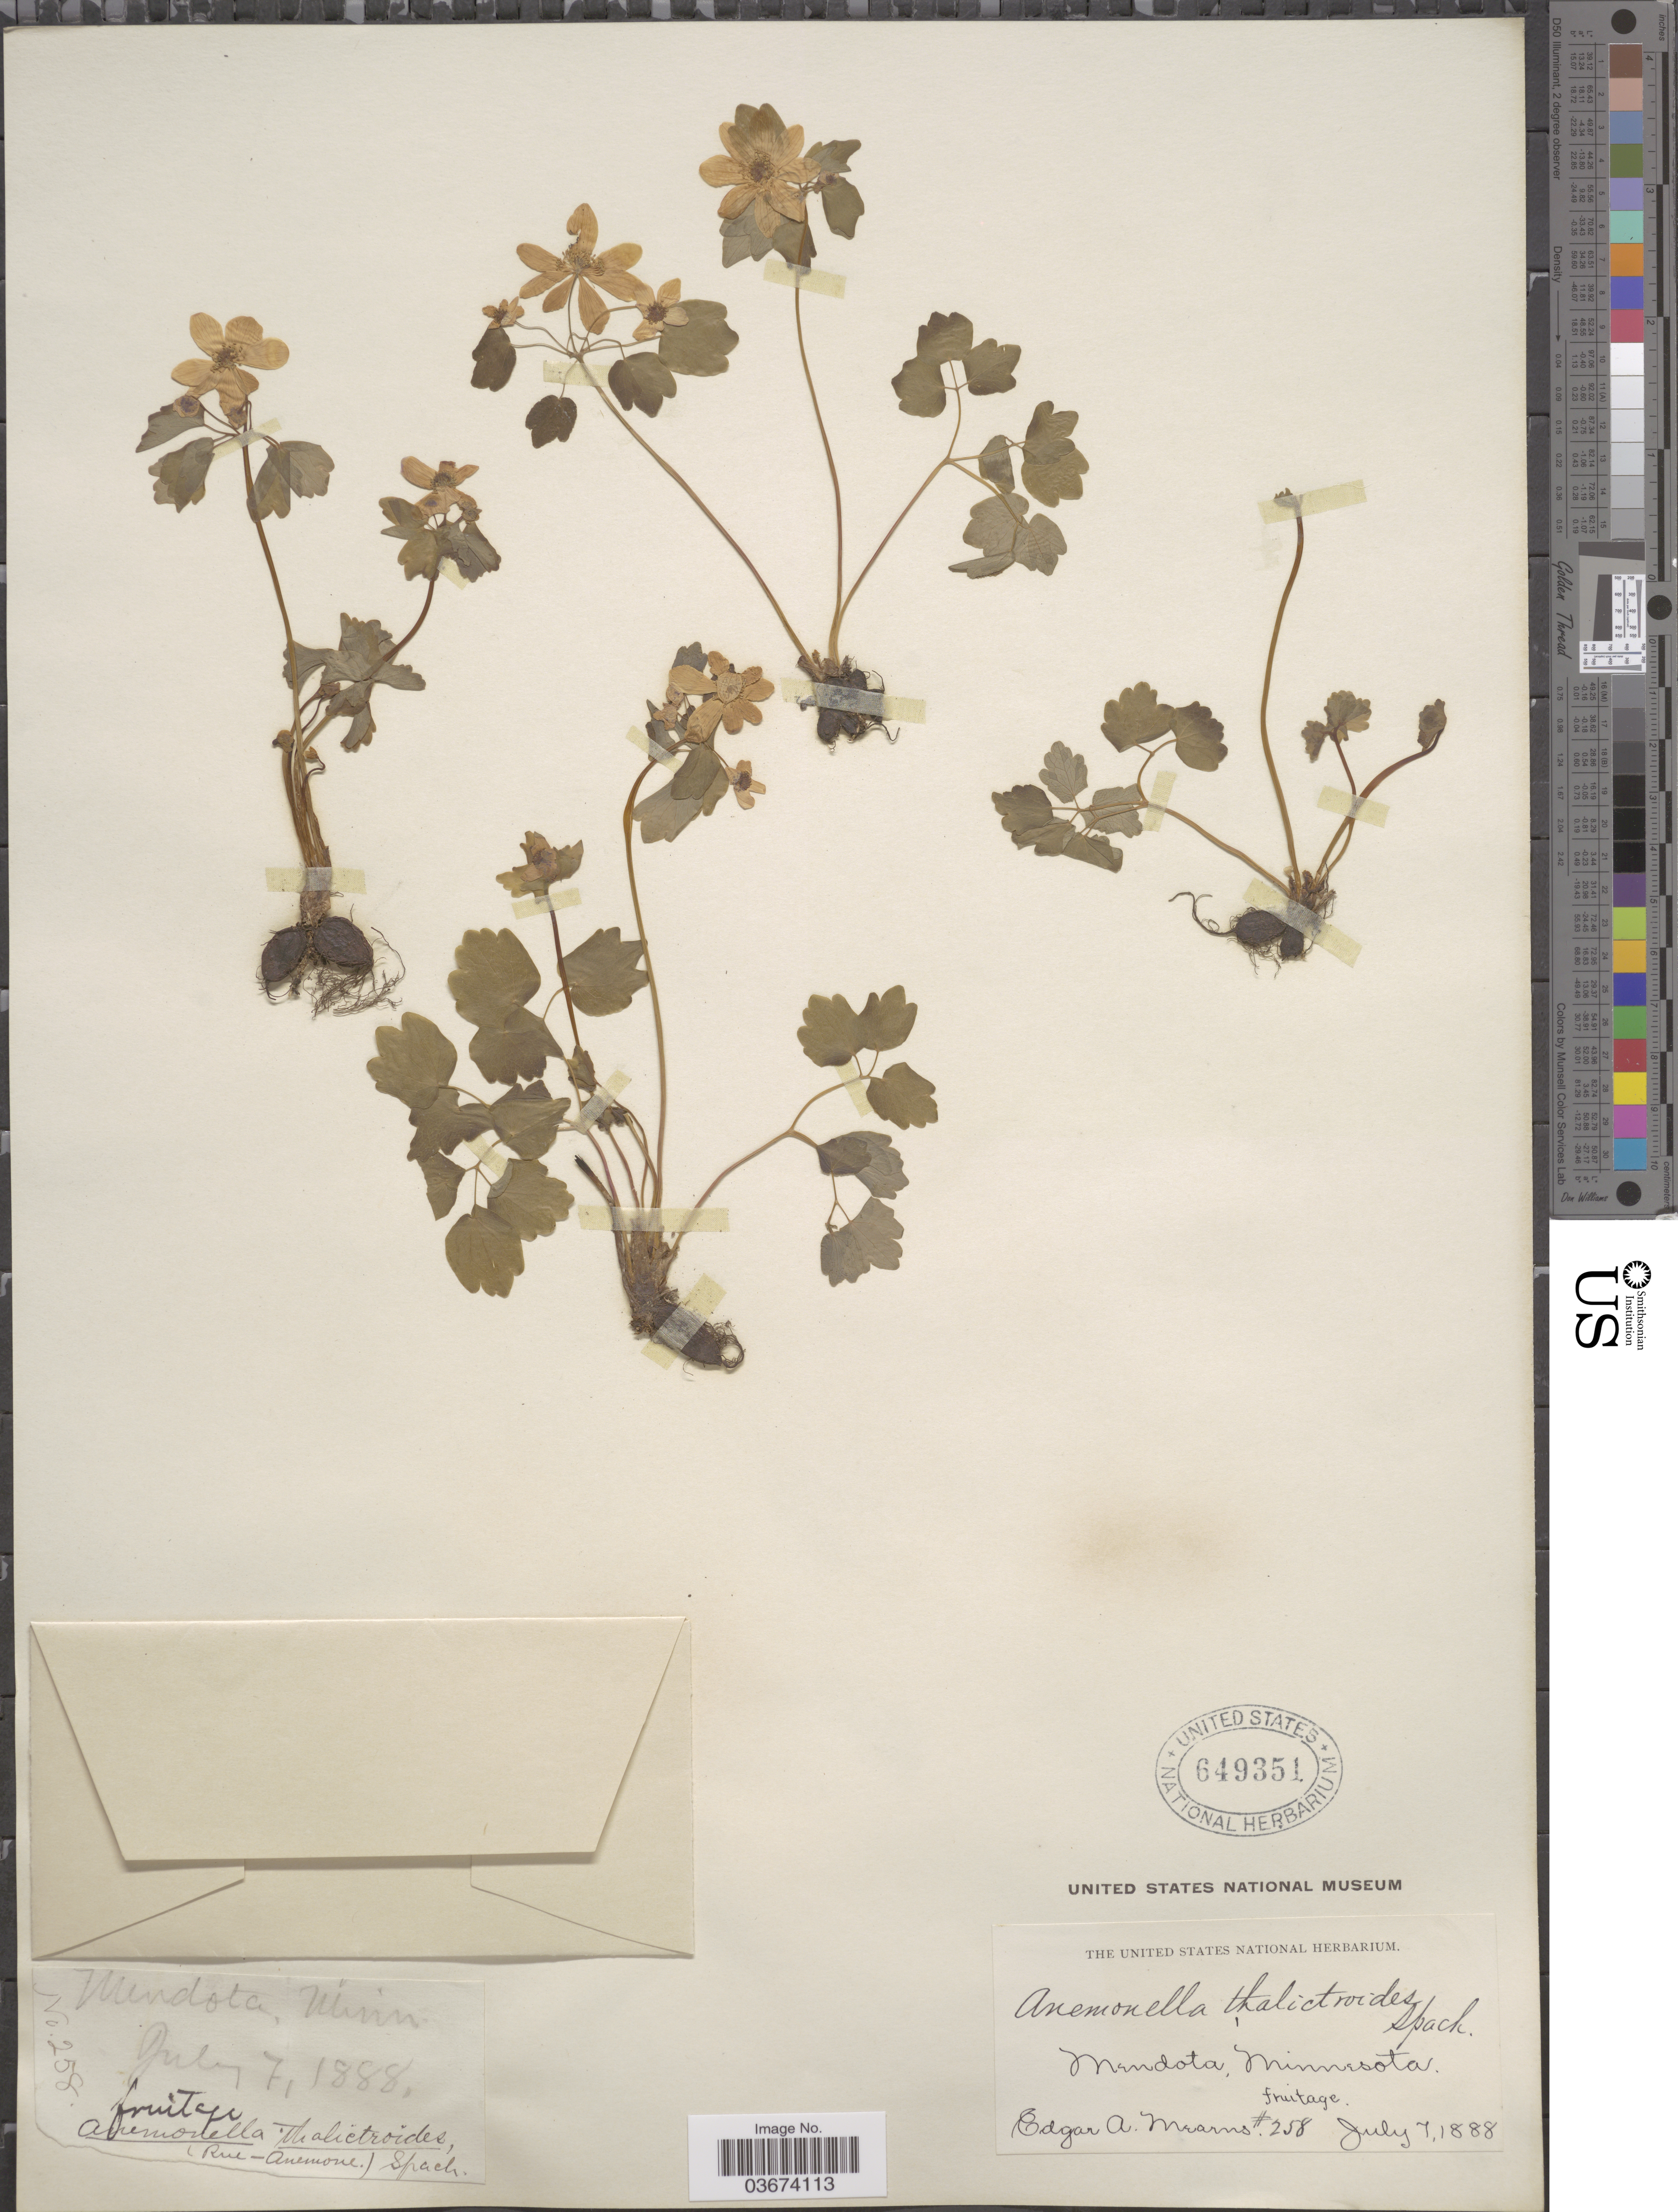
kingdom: Plantae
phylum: Tracheophyta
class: Magnoliopsida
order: Ranunculales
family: Ranunculaceae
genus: Thalictrum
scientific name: Thalictrum thalictroides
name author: (L.) A.J. Eames & B. Boivin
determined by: Strong, M. T., (US), Smithsonian Institution - National Museum of Natural History (UNITED STATES)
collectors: E. A. Mearns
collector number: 258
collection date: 1888-07-07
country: United States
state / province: Minnesota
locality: Mendota.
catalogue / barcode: US 649351